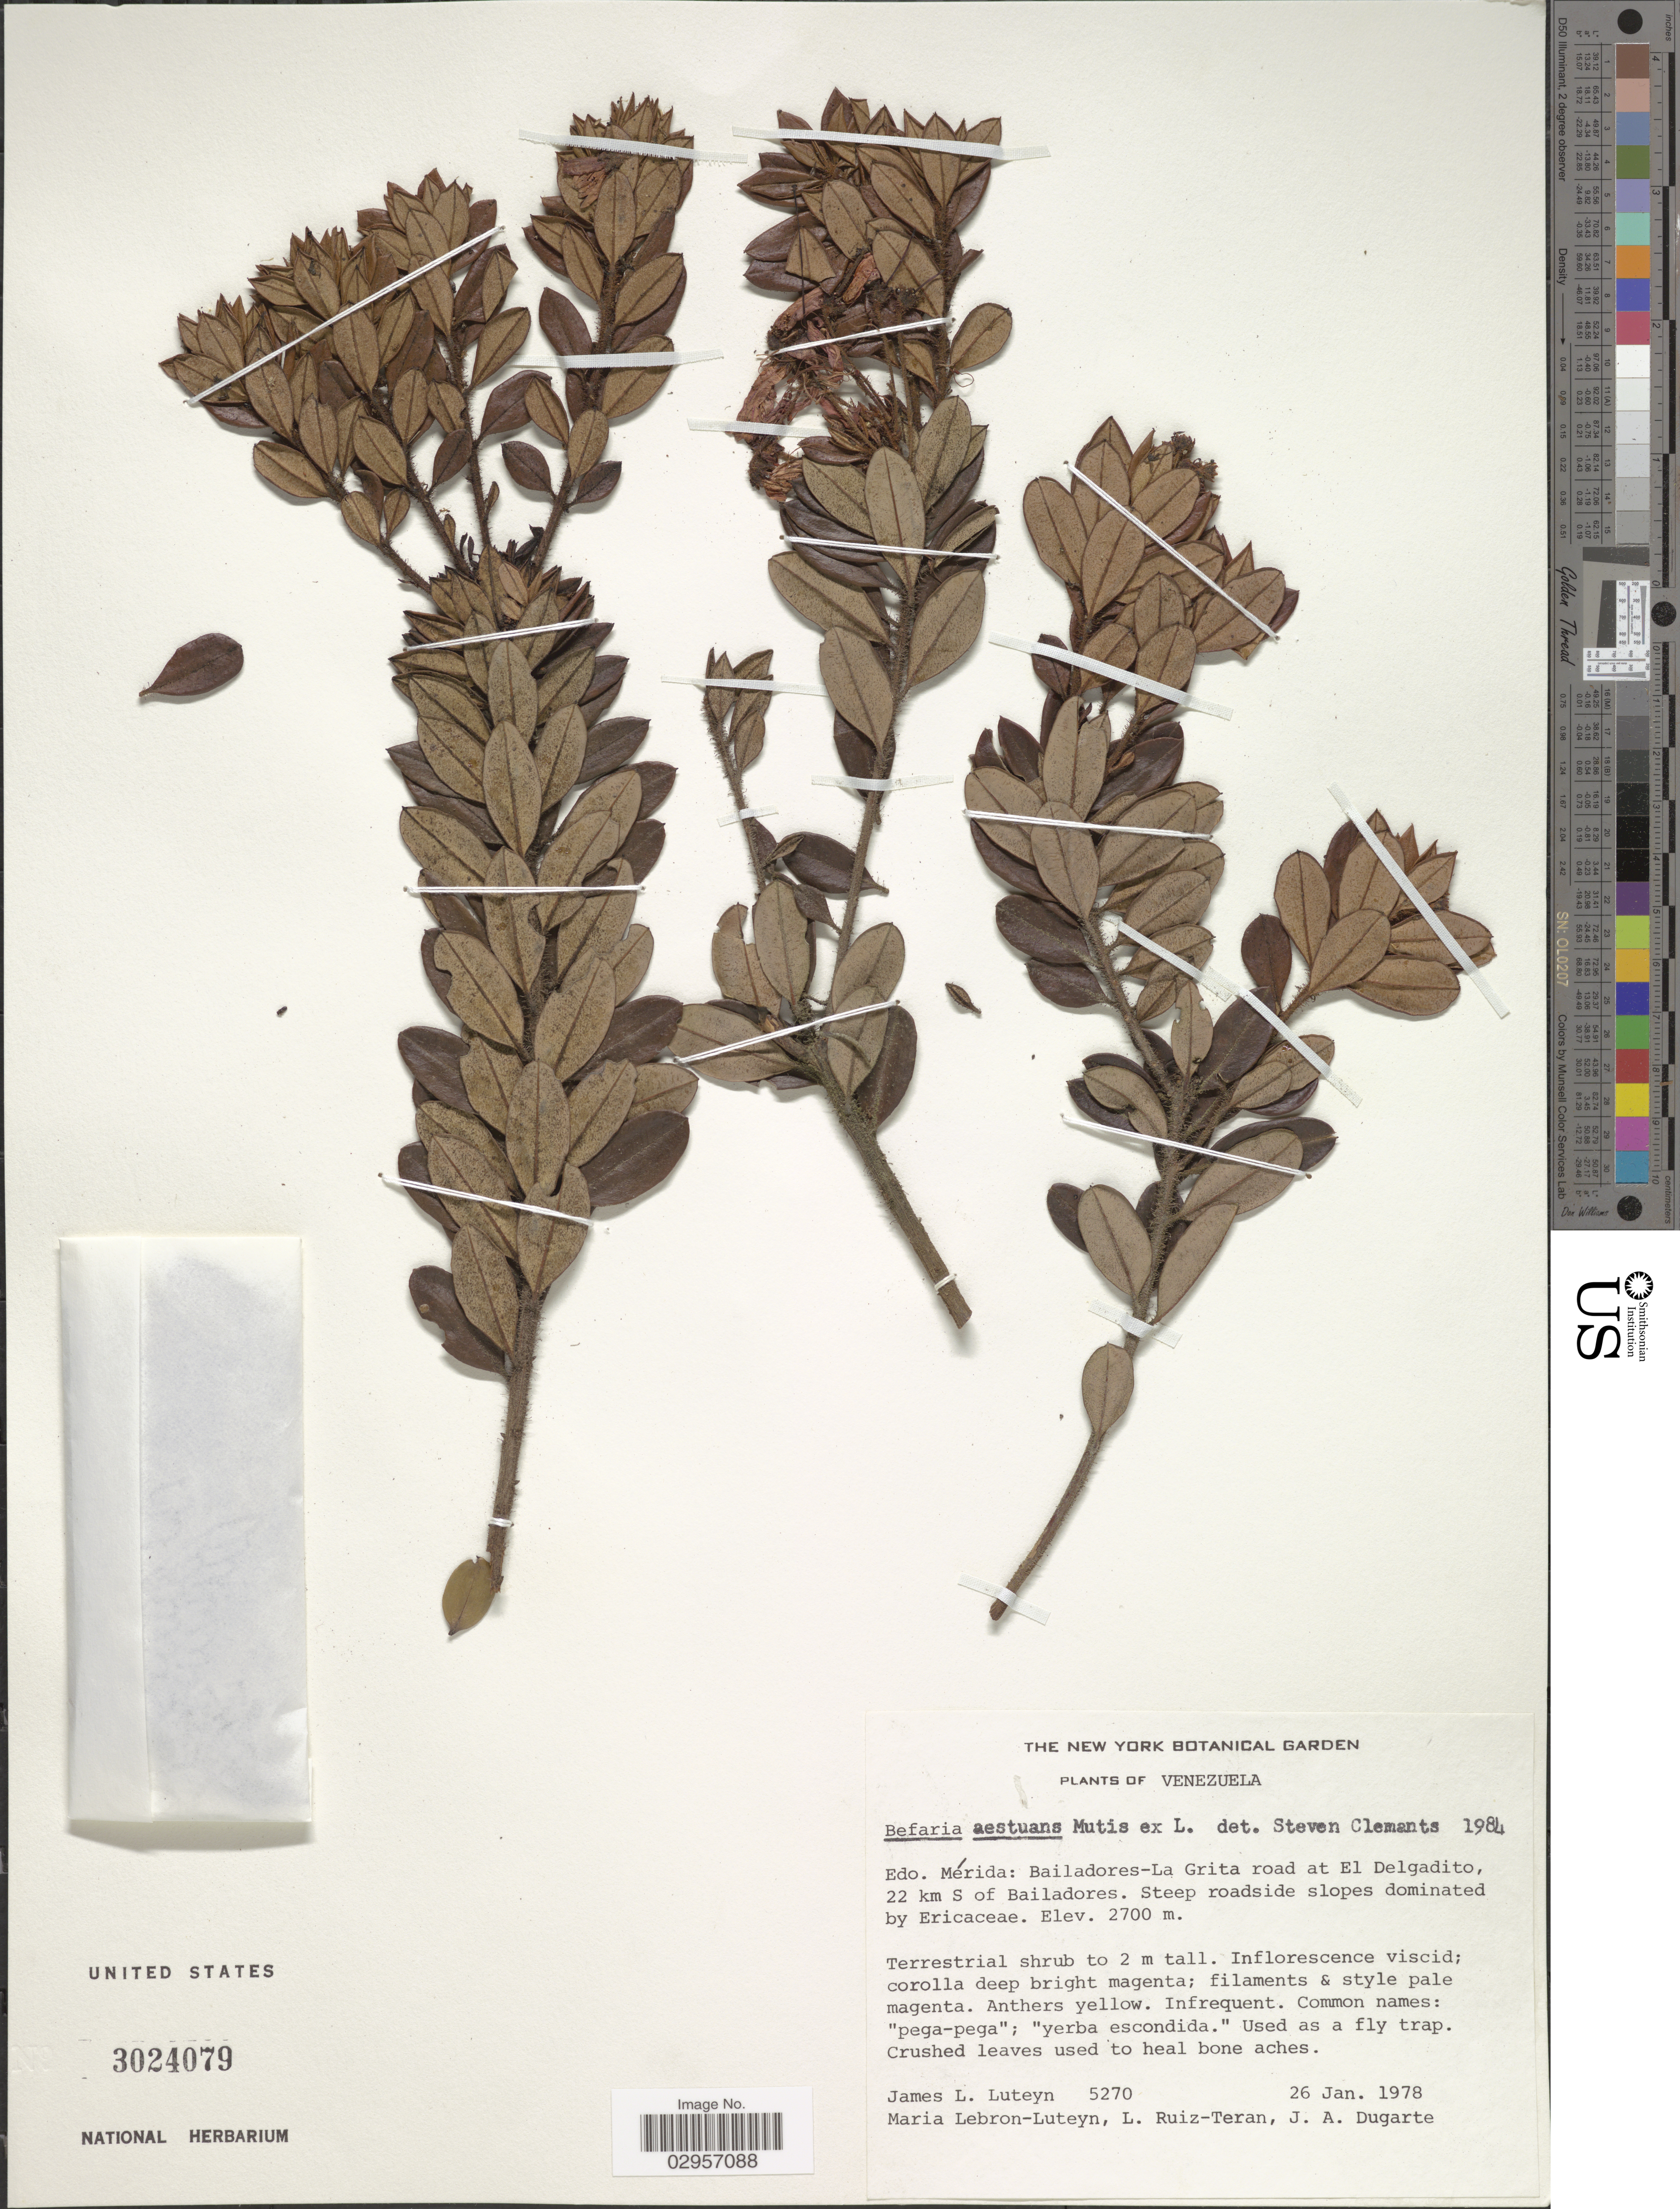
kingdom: Plantae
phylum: Tracheophyta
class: Magnoliopsida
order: Ericales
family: Ericaceae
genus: Befaria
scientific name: Befaria aestuans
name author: Mutis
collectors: J. L. Luteyn, M. L. Lebrón-Luteyn, L. E. Ruíz-Terán & J. Dugarte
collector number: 5270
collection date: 1978-01-26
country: Venezuela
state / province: Mérida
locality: Edo. Mérida: Bailadores-La Grita road at El Delgadito, 22 km S of Bailadores.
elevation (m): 2700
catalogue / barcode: US 3024079